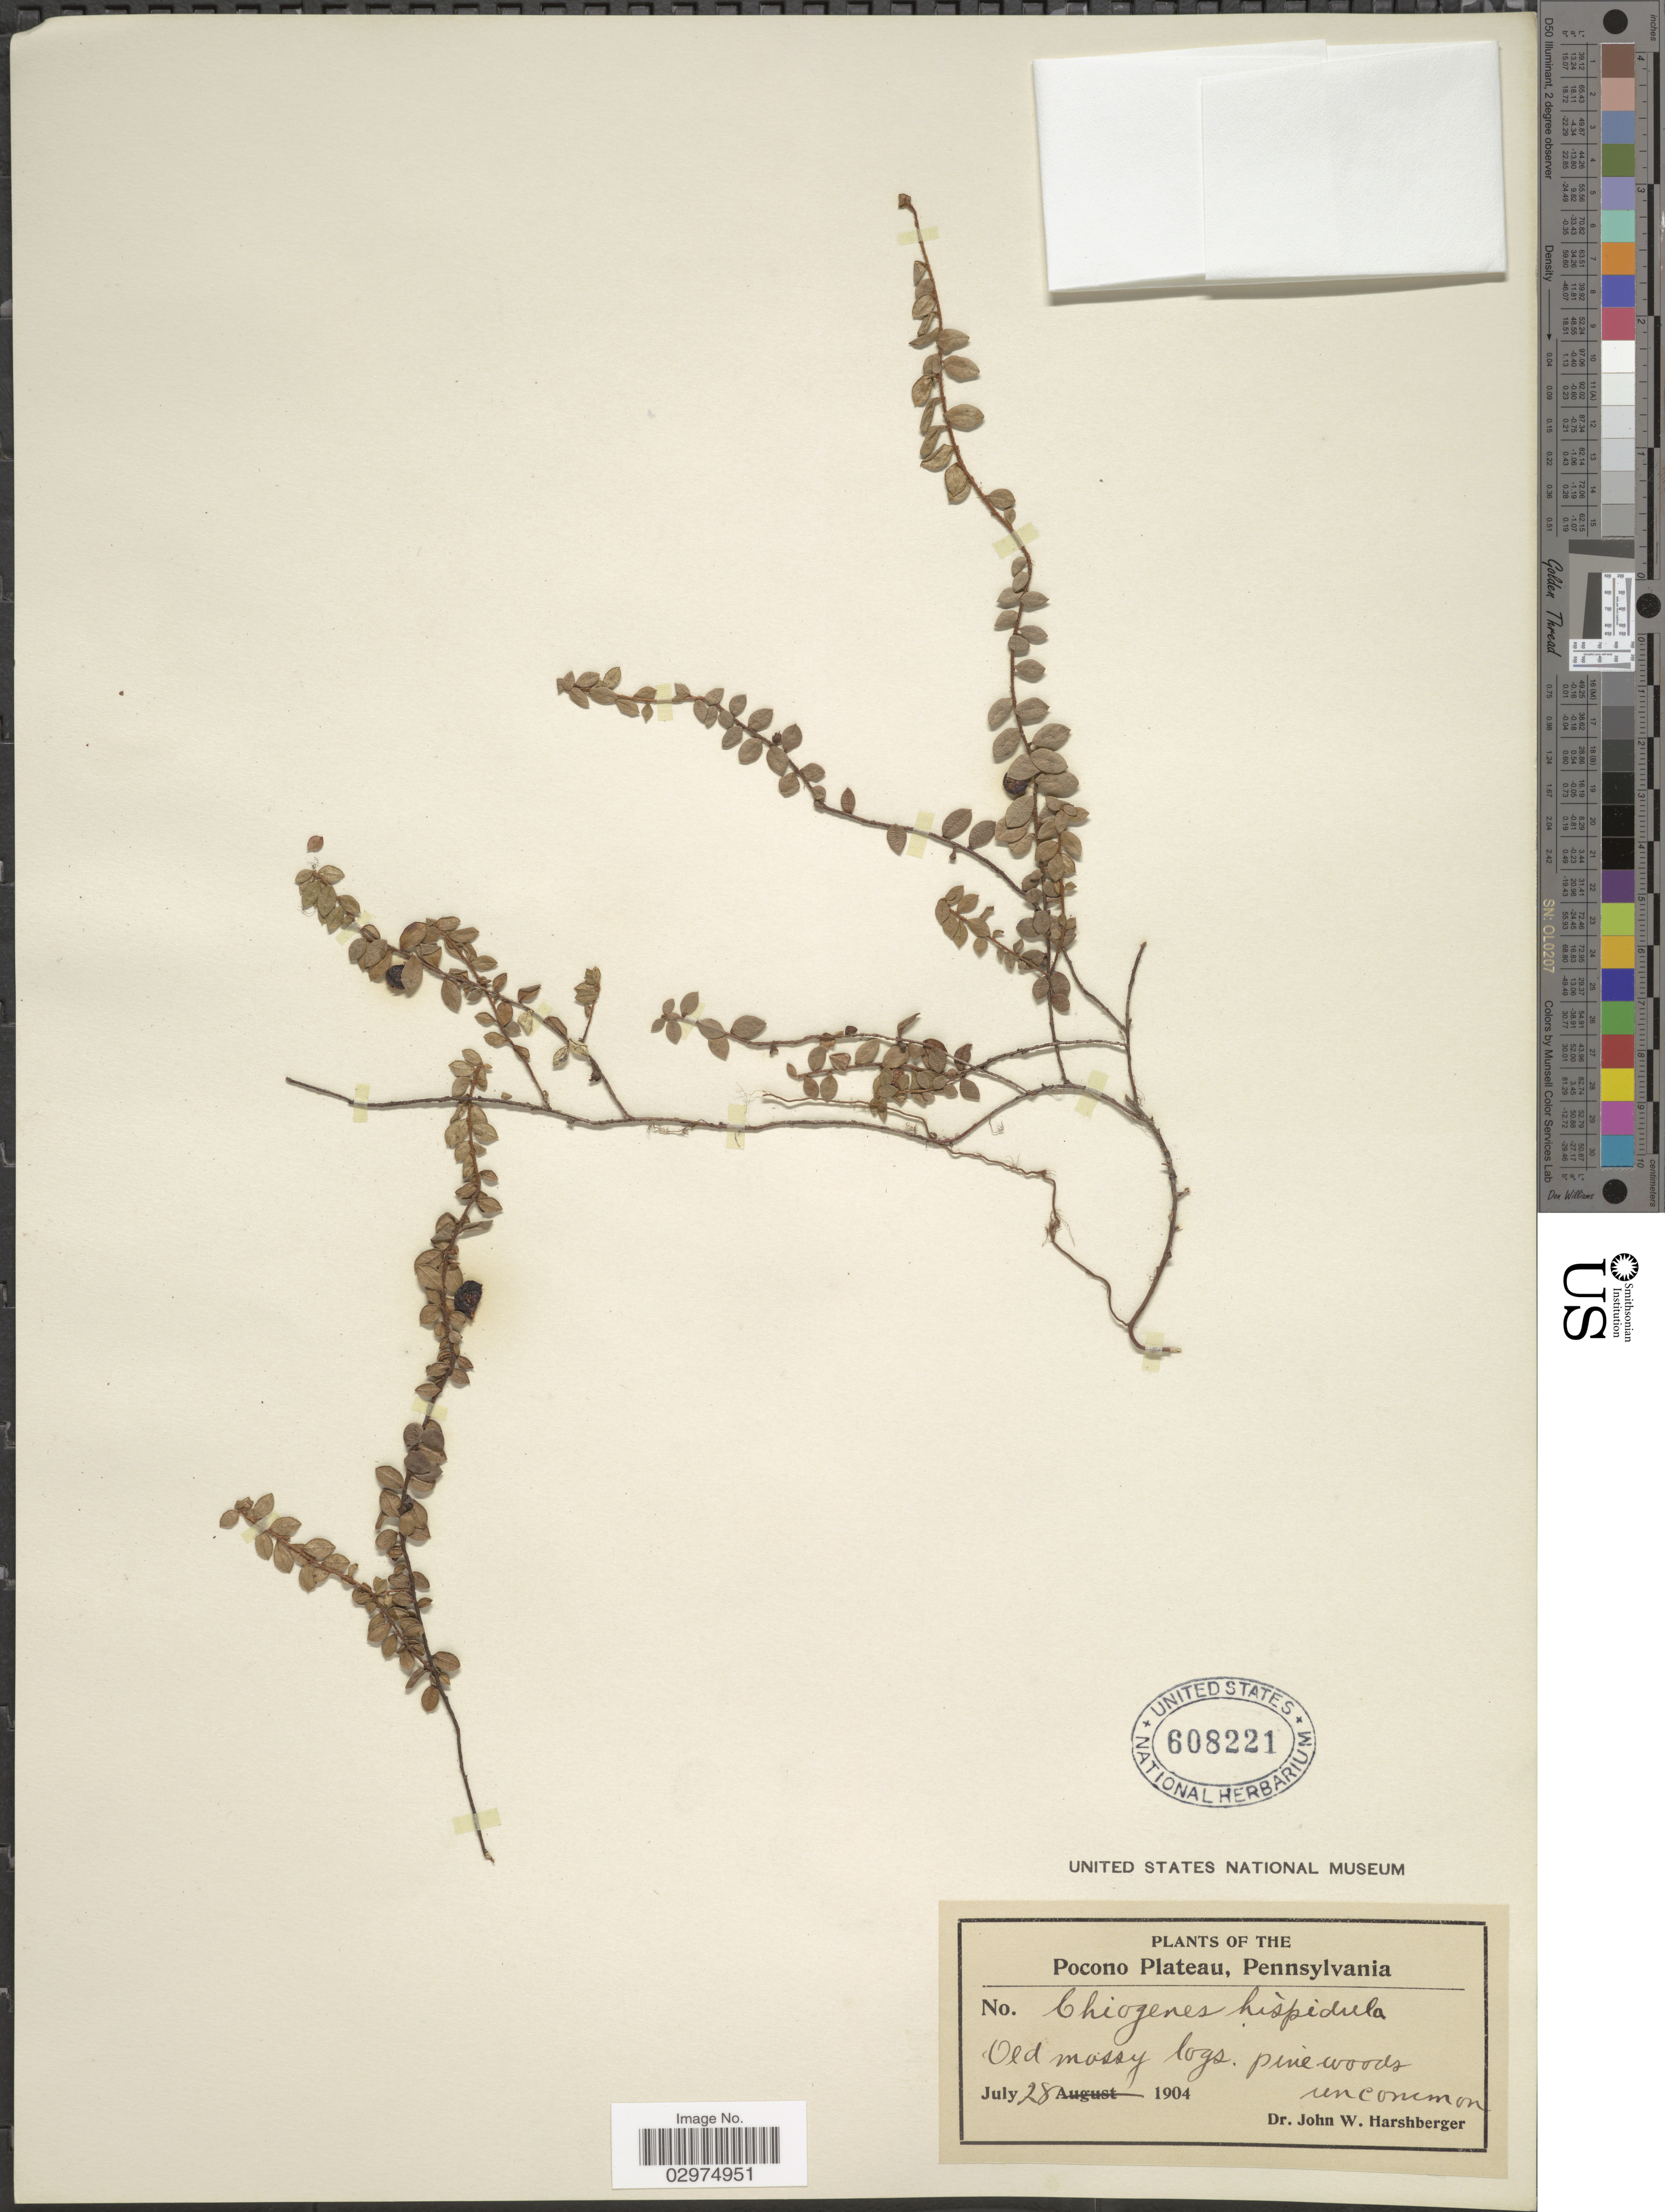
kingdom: Plantae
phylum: Tracheophyta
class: Magnoliopsida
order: Ericales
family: Ericaceae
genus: Gaultheria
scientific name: Gaultheria hispidula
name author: (L.) Muhl. ex Bigelow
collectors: J. W. Harshberger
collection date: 1904-07-28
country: United States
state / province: Pennsylvania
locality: Pocono Plateau.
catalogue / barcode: US 608221